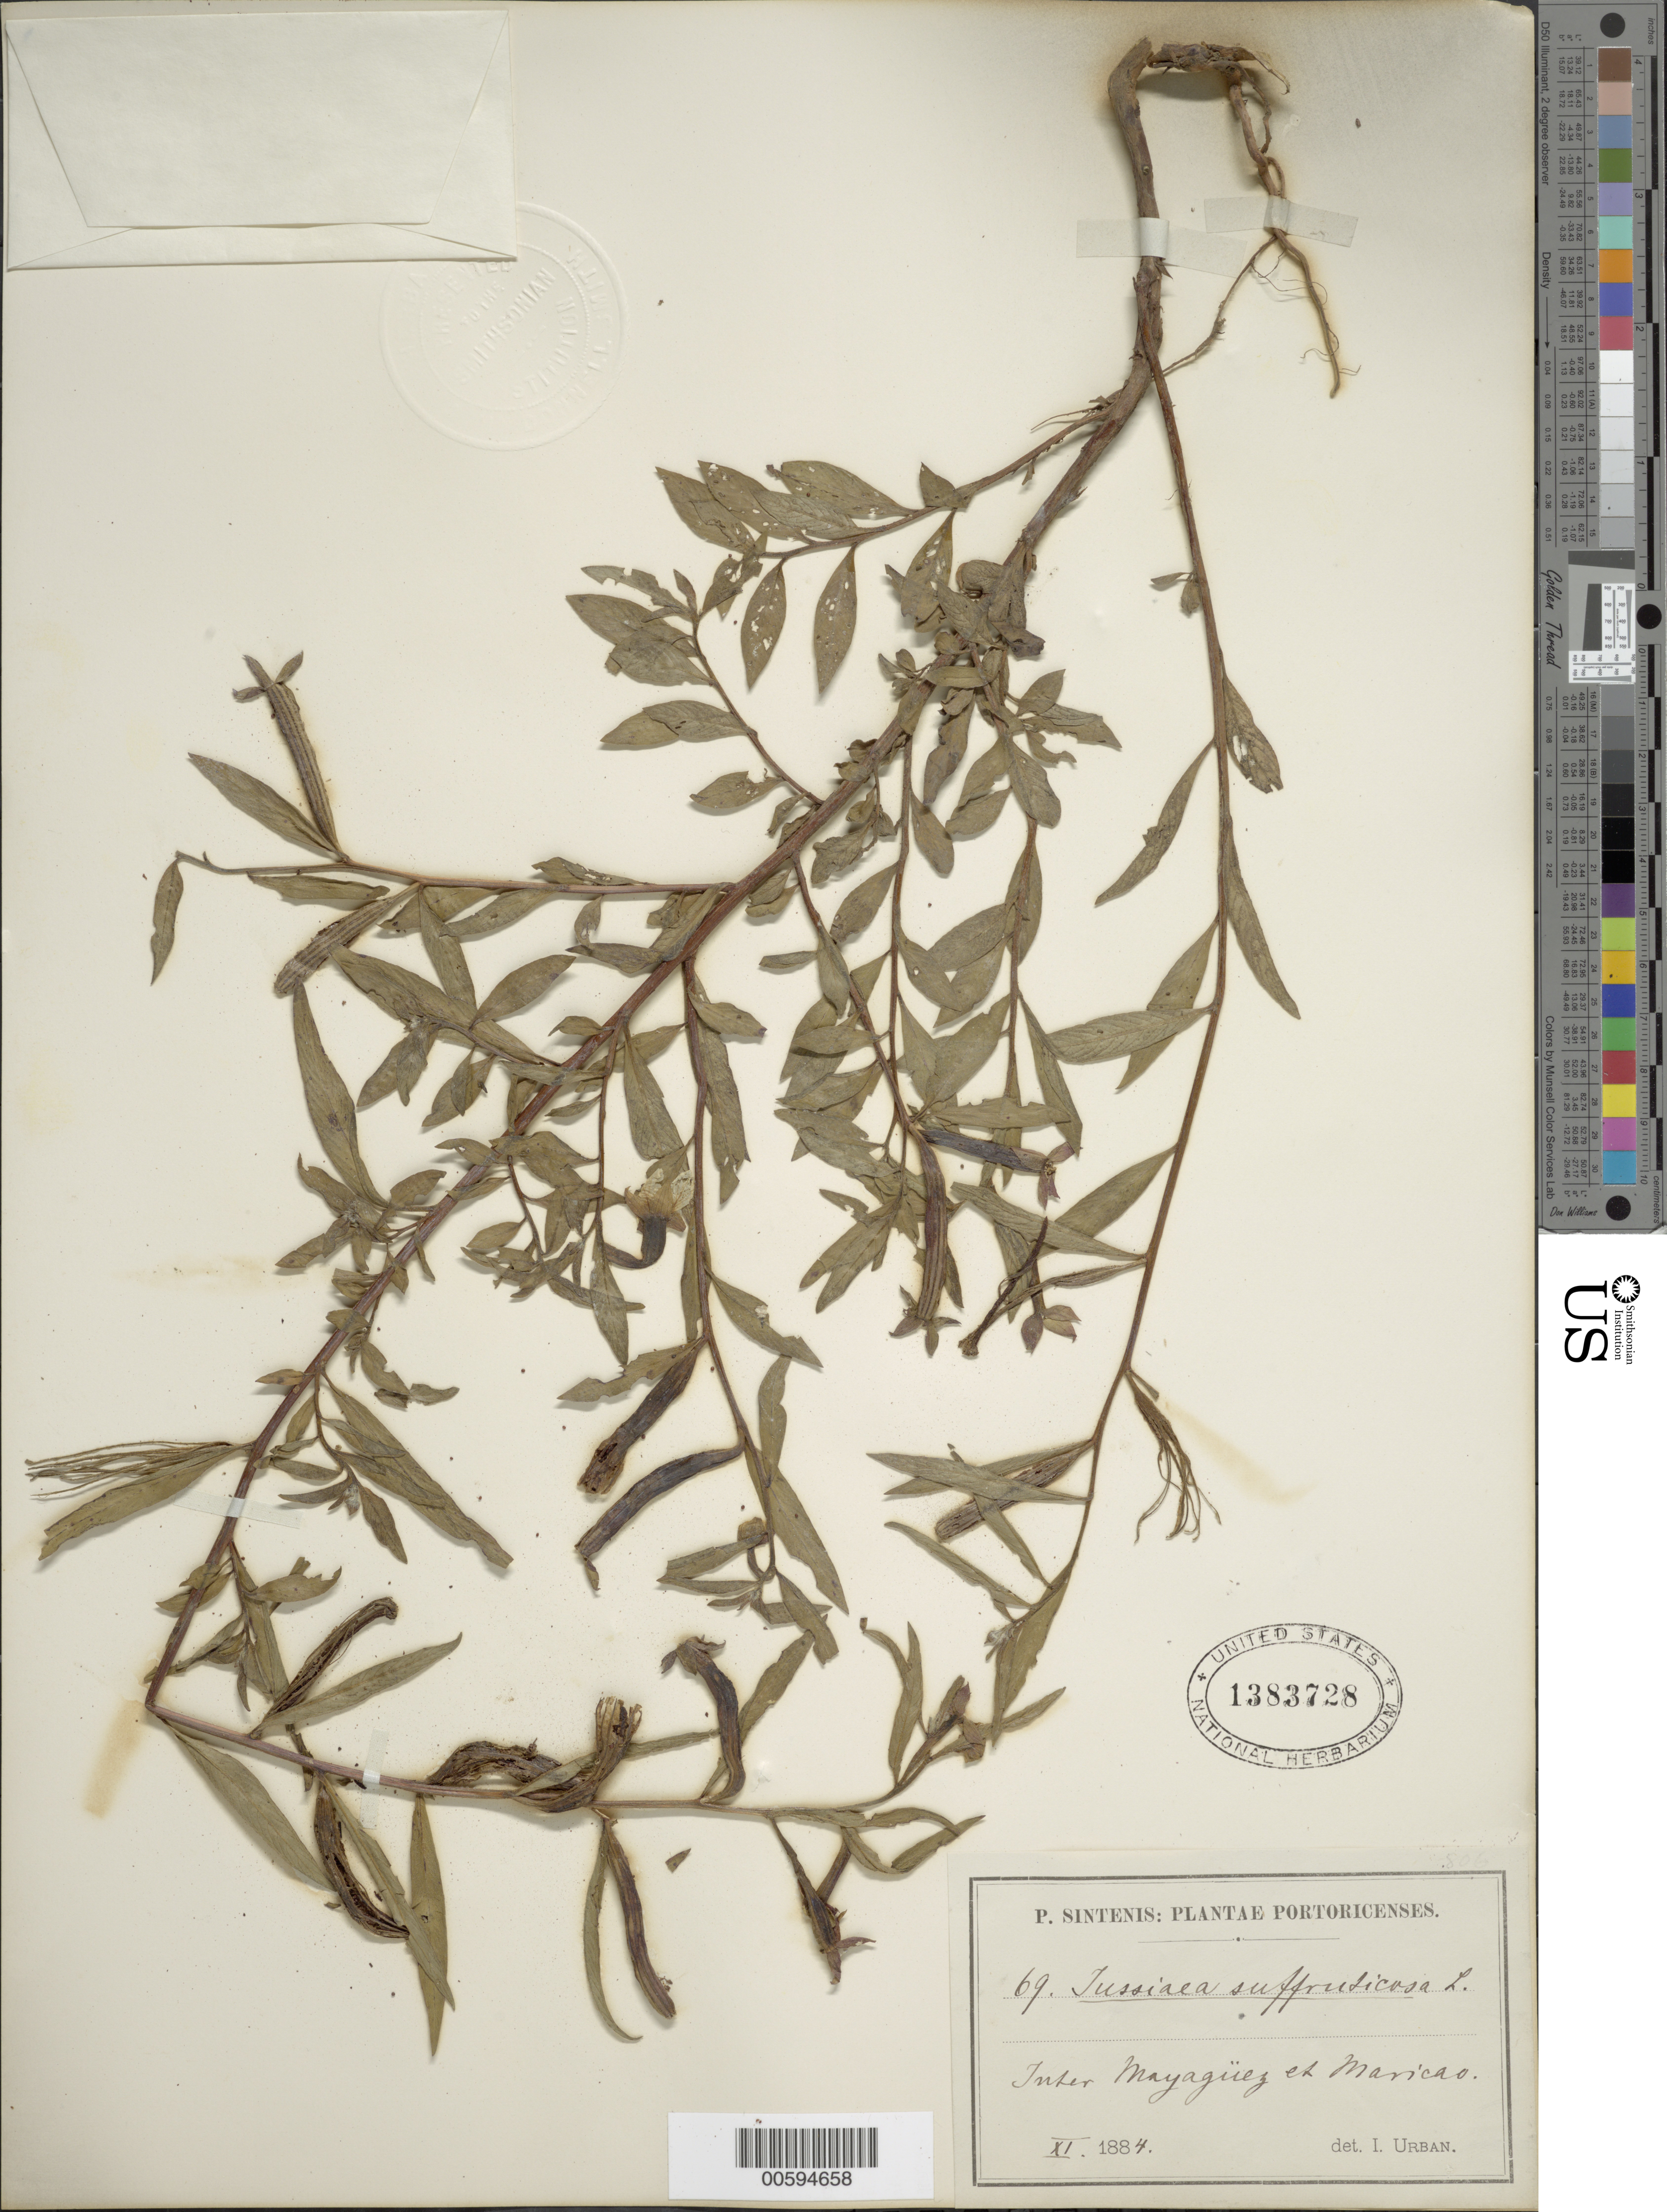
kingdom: Plantae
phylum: Tracheophyta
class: Magnoliopsida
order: Myrtales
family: Onagraceae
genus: Ludwigia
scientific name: Ludwigia octovalvis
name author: (Jacq.) P.H. Raven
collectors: P. Sintenis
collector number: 69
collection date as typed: Nov 1884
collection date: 1884-11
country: Puerto Rico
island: Greater Antilles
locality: Inter Mayagüez et Maricao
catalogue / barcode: US 1383728